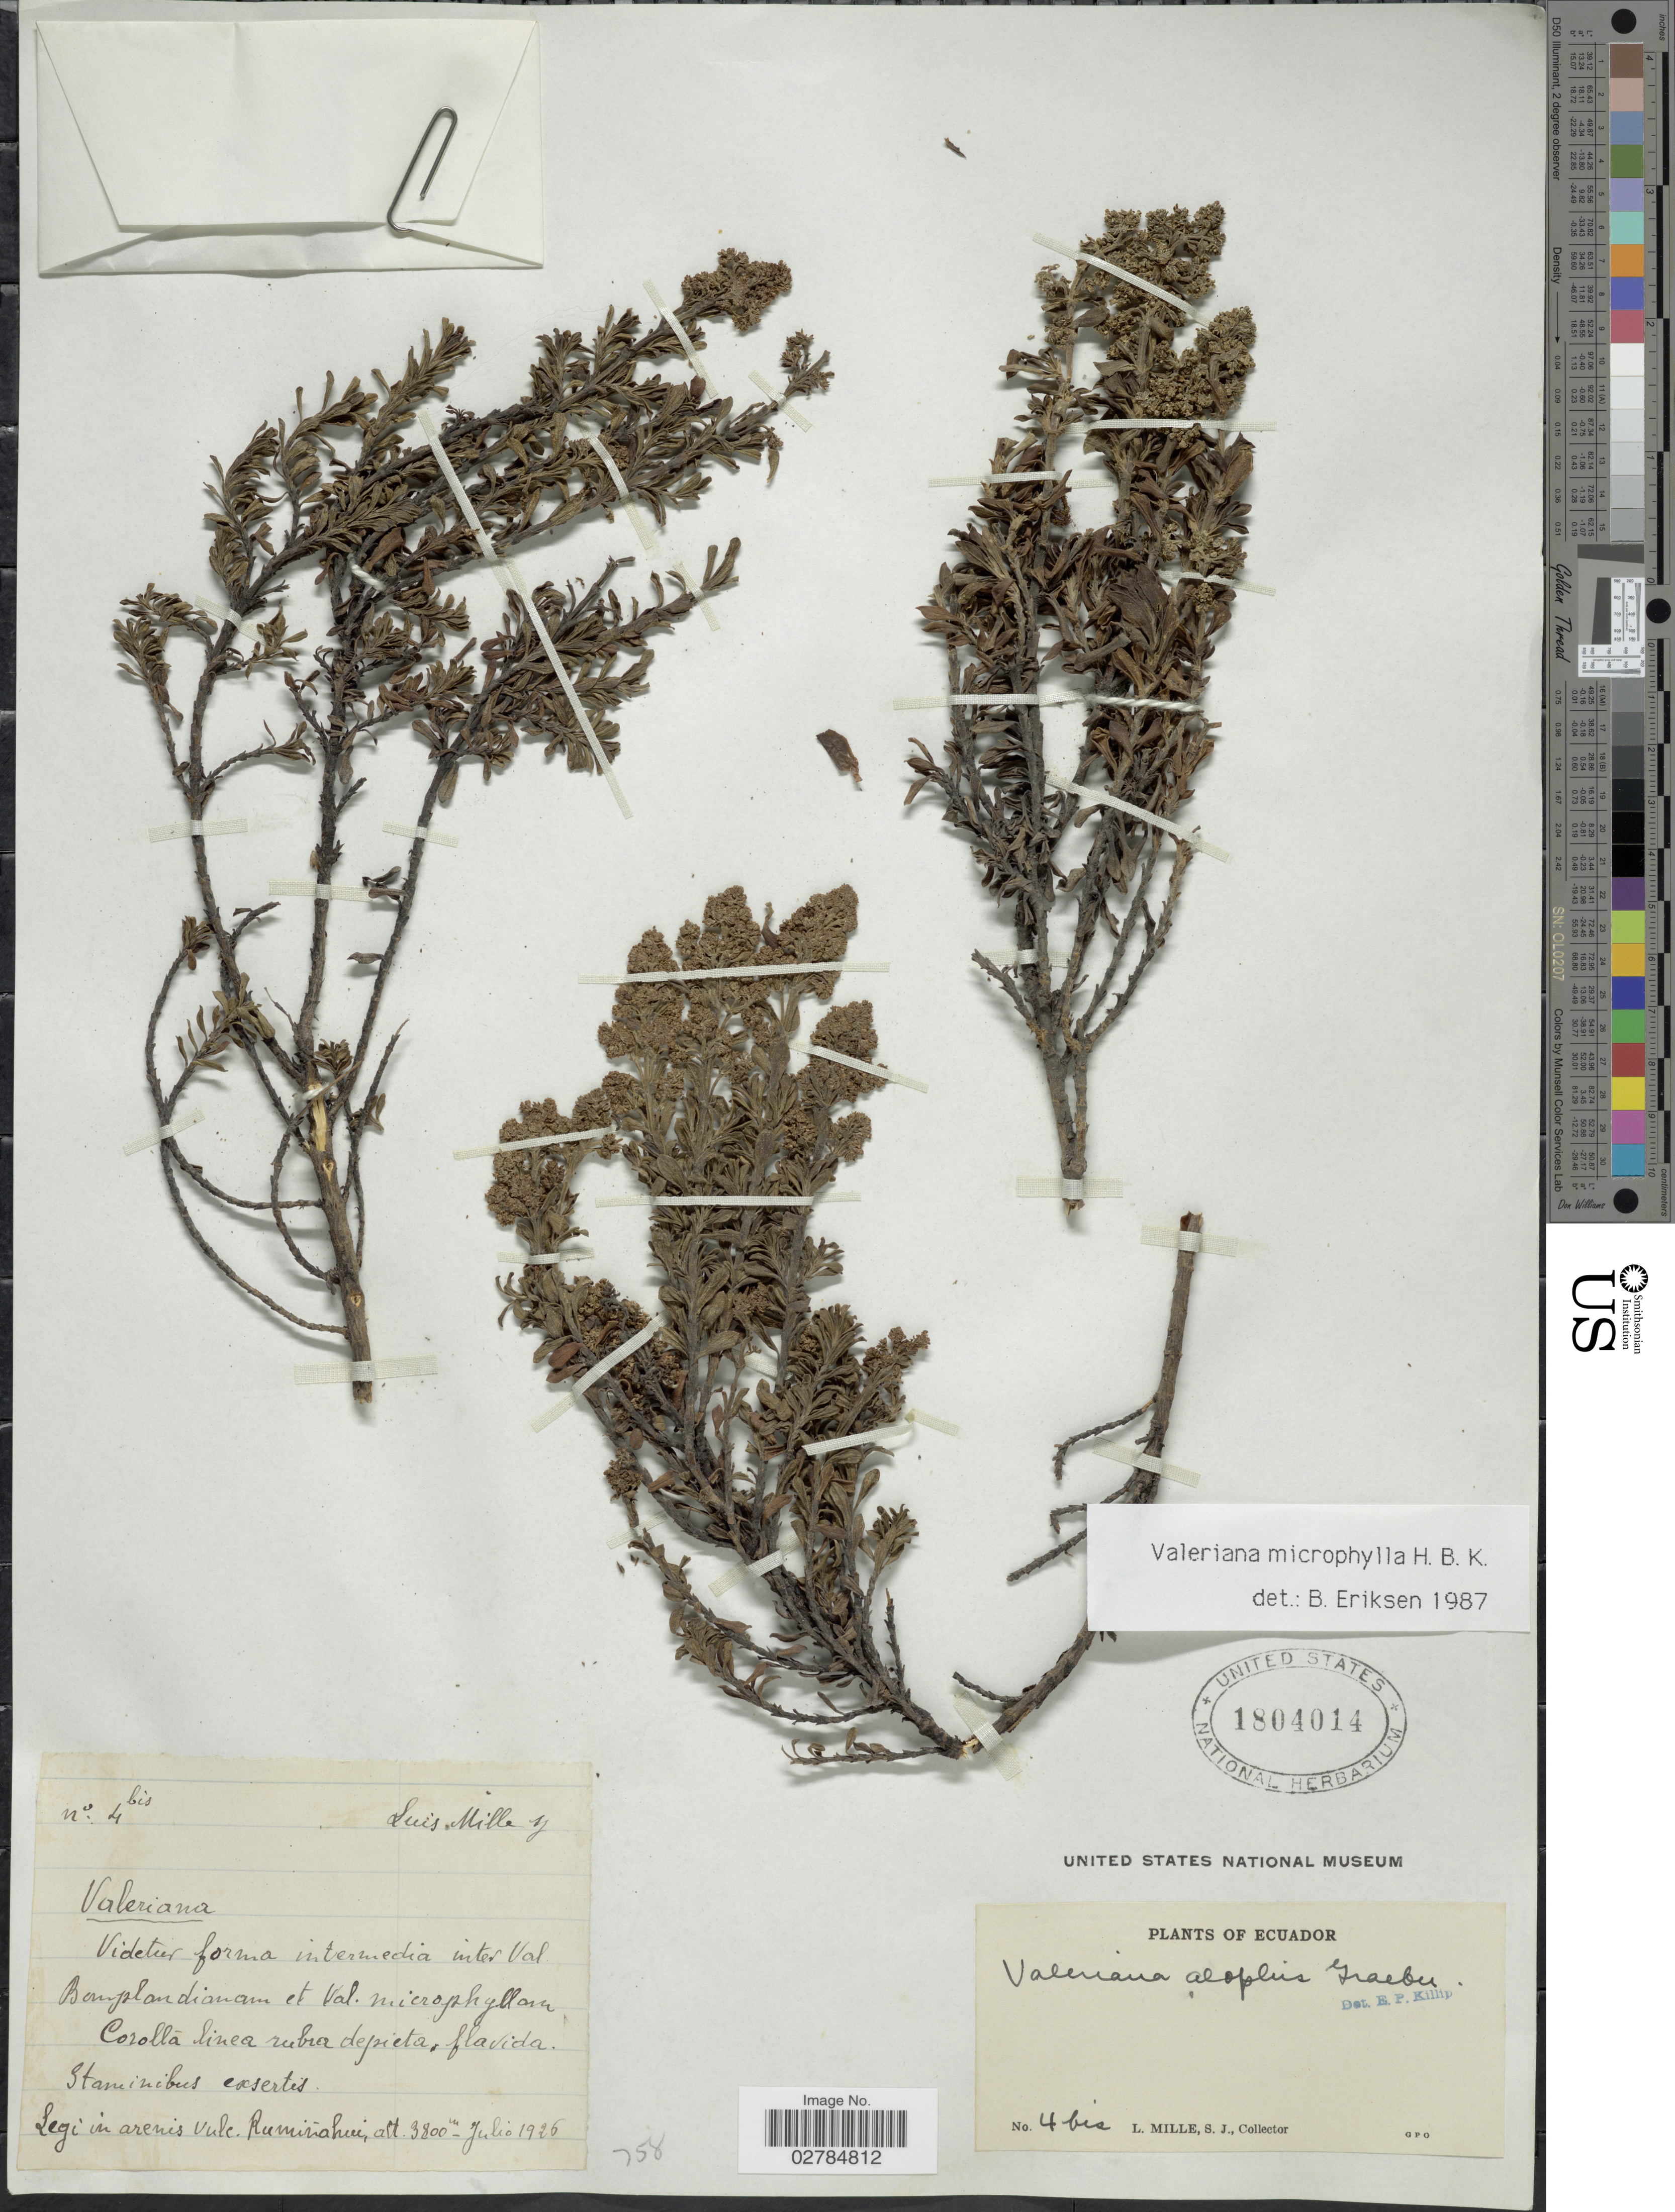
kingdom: Plantae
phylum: Tracheophyta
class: Magnoliopsida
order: Dipsacales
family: Caprifoliaceae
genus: Valeriana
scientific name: Valeriana microphylla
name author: Kunth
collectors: L. Mille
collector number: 4bis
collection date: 1926-07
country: Ecuador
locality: In Tropicos. Dows brevinisinni In arenis vule. Ruminahui.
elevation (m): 3800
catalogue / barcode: US 1804014